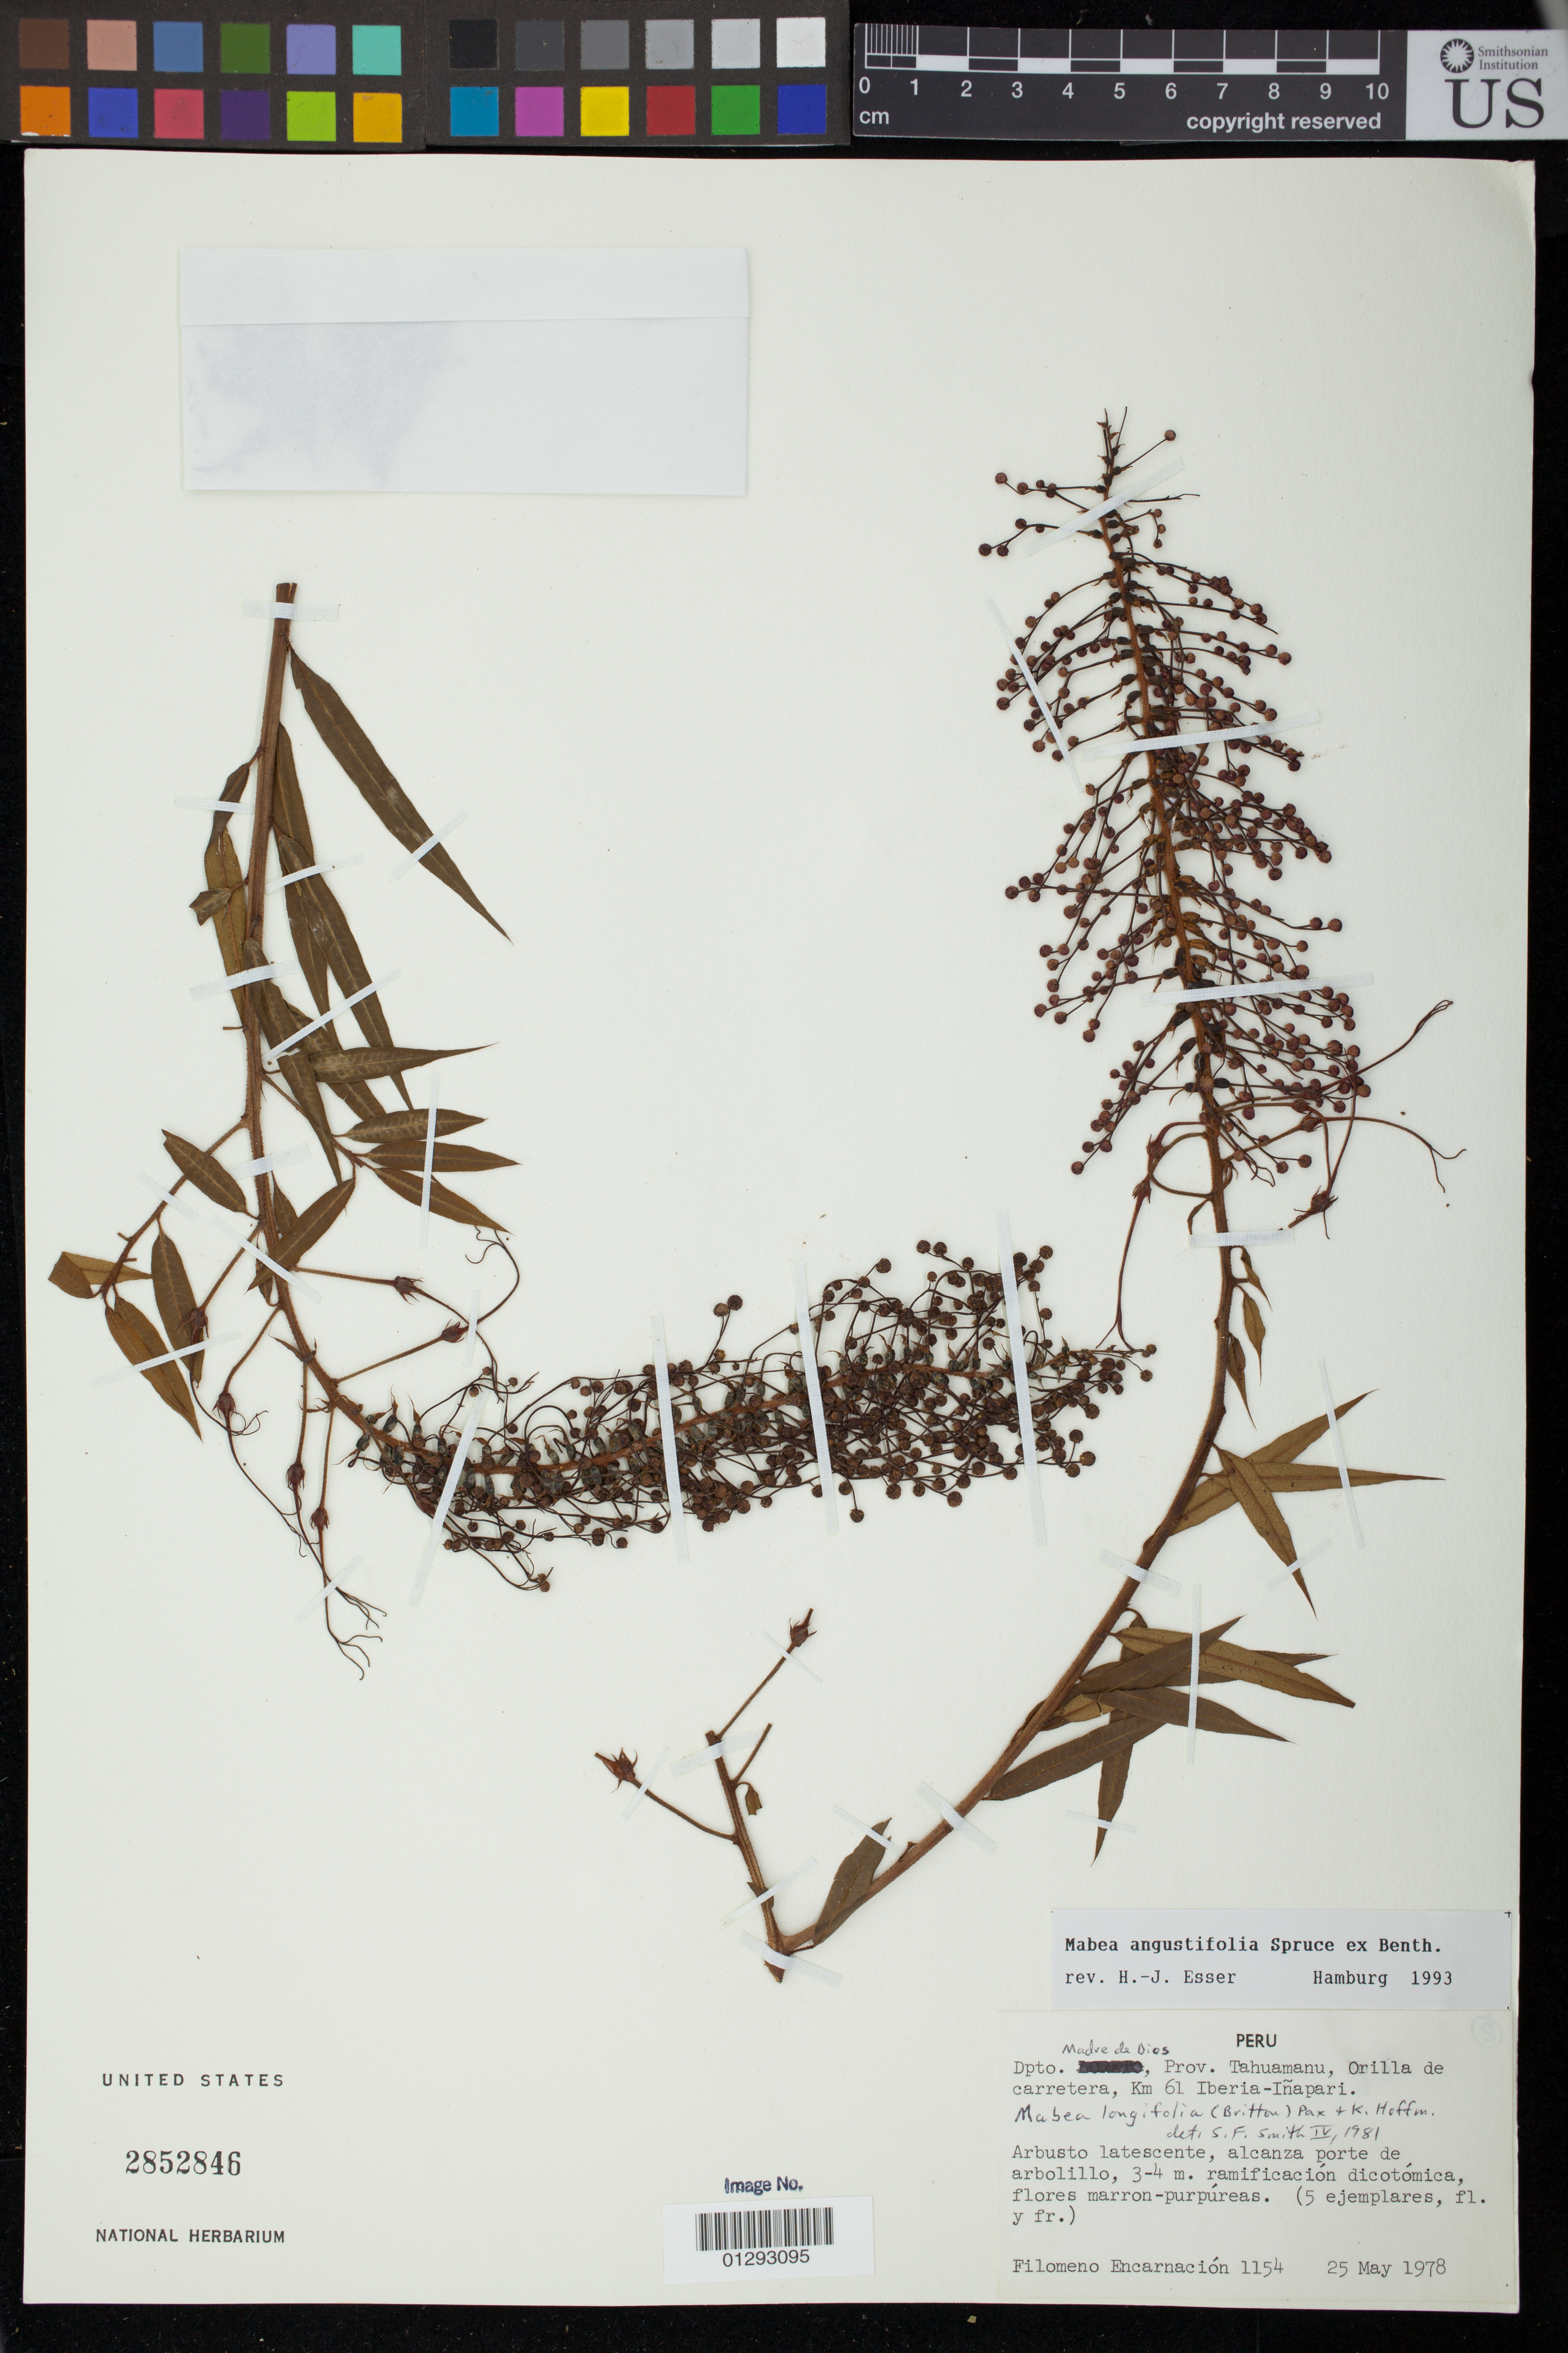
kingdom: Plantae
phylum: Tracheophyta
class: Magnoliopsida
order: Malpighiales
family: Euphorbiaceae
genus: Mabea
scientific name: Mabea angustifolia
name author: Spruce ex Benth.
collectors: F. Encarnación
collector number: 1154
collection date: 1978-05-25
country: Peru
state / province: Madre de Dios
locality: Prov. Tahuamanu, Orilla de carretera, Km 61 Iberia-Inapari.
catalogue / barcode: US 2852846